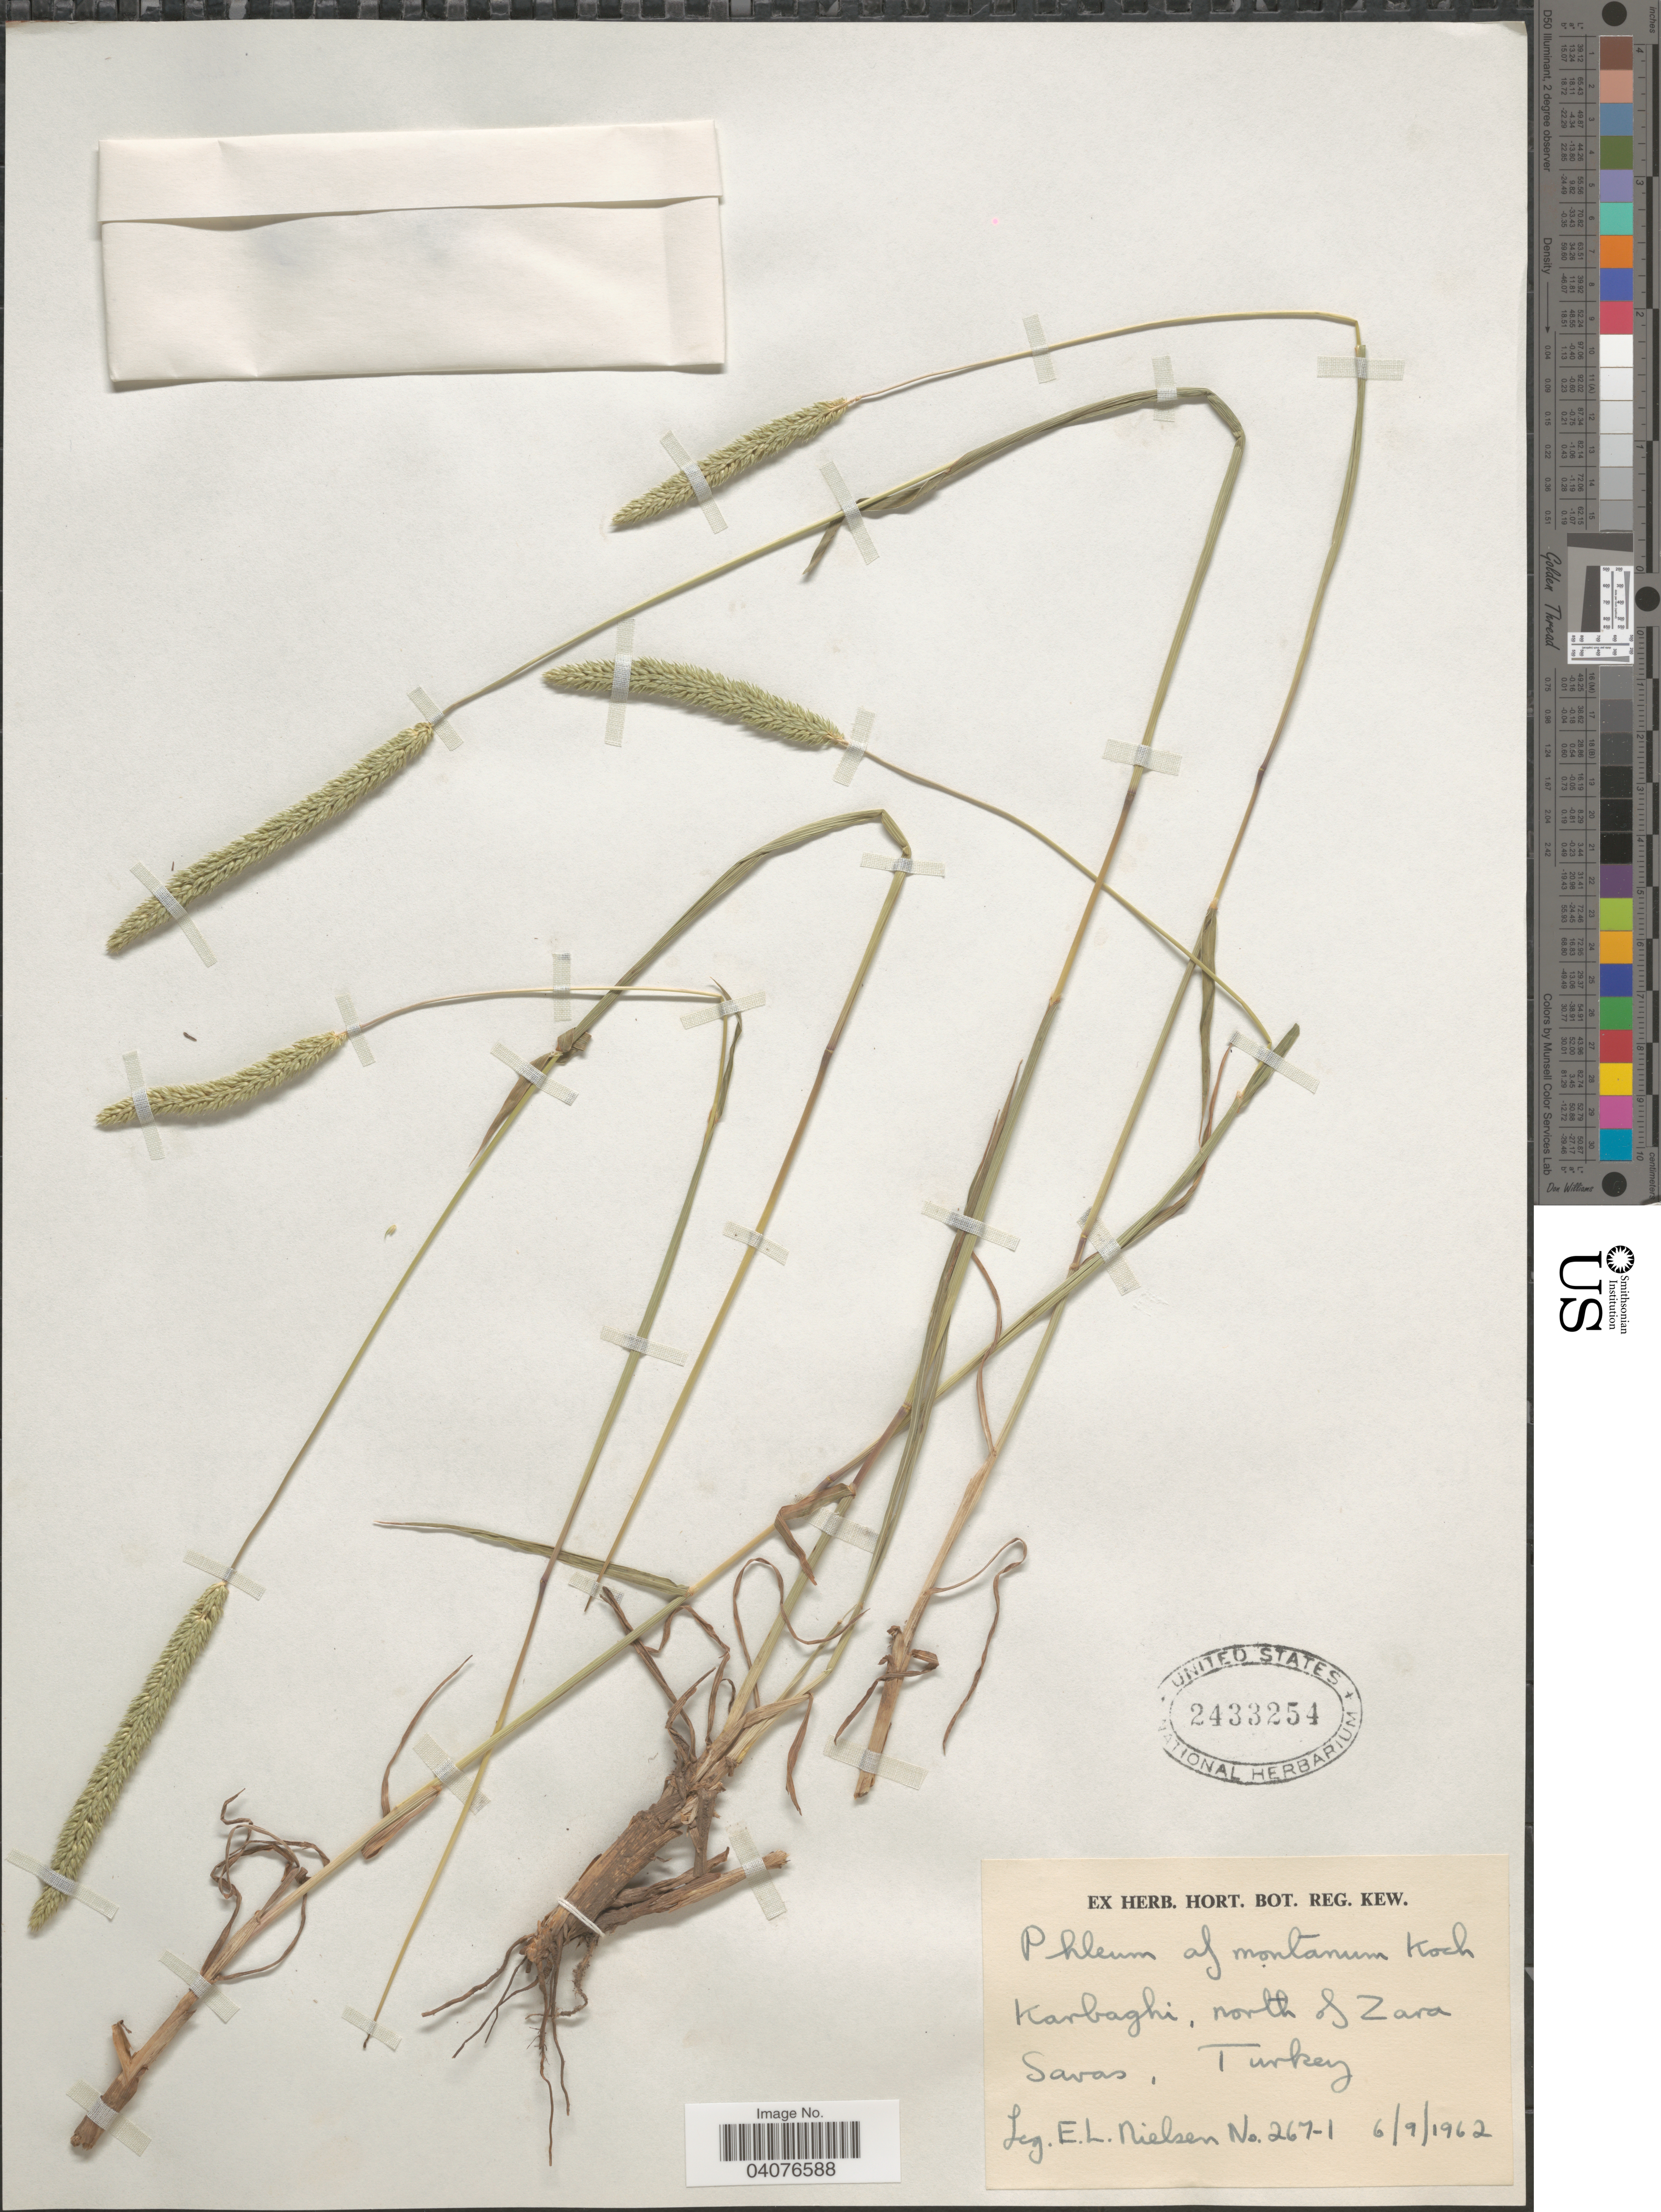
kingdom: Plantae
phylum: Tracheophyta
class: Liliopsida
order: Poales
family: Poaceae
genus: Phleum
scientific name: Phleum montanum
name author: K. Koch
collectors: E. L. Nielsen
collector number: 267-1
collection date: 1962-09-06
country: Turkey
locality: Karbaghi, north of Zara Savas.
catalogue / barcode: US 2433254